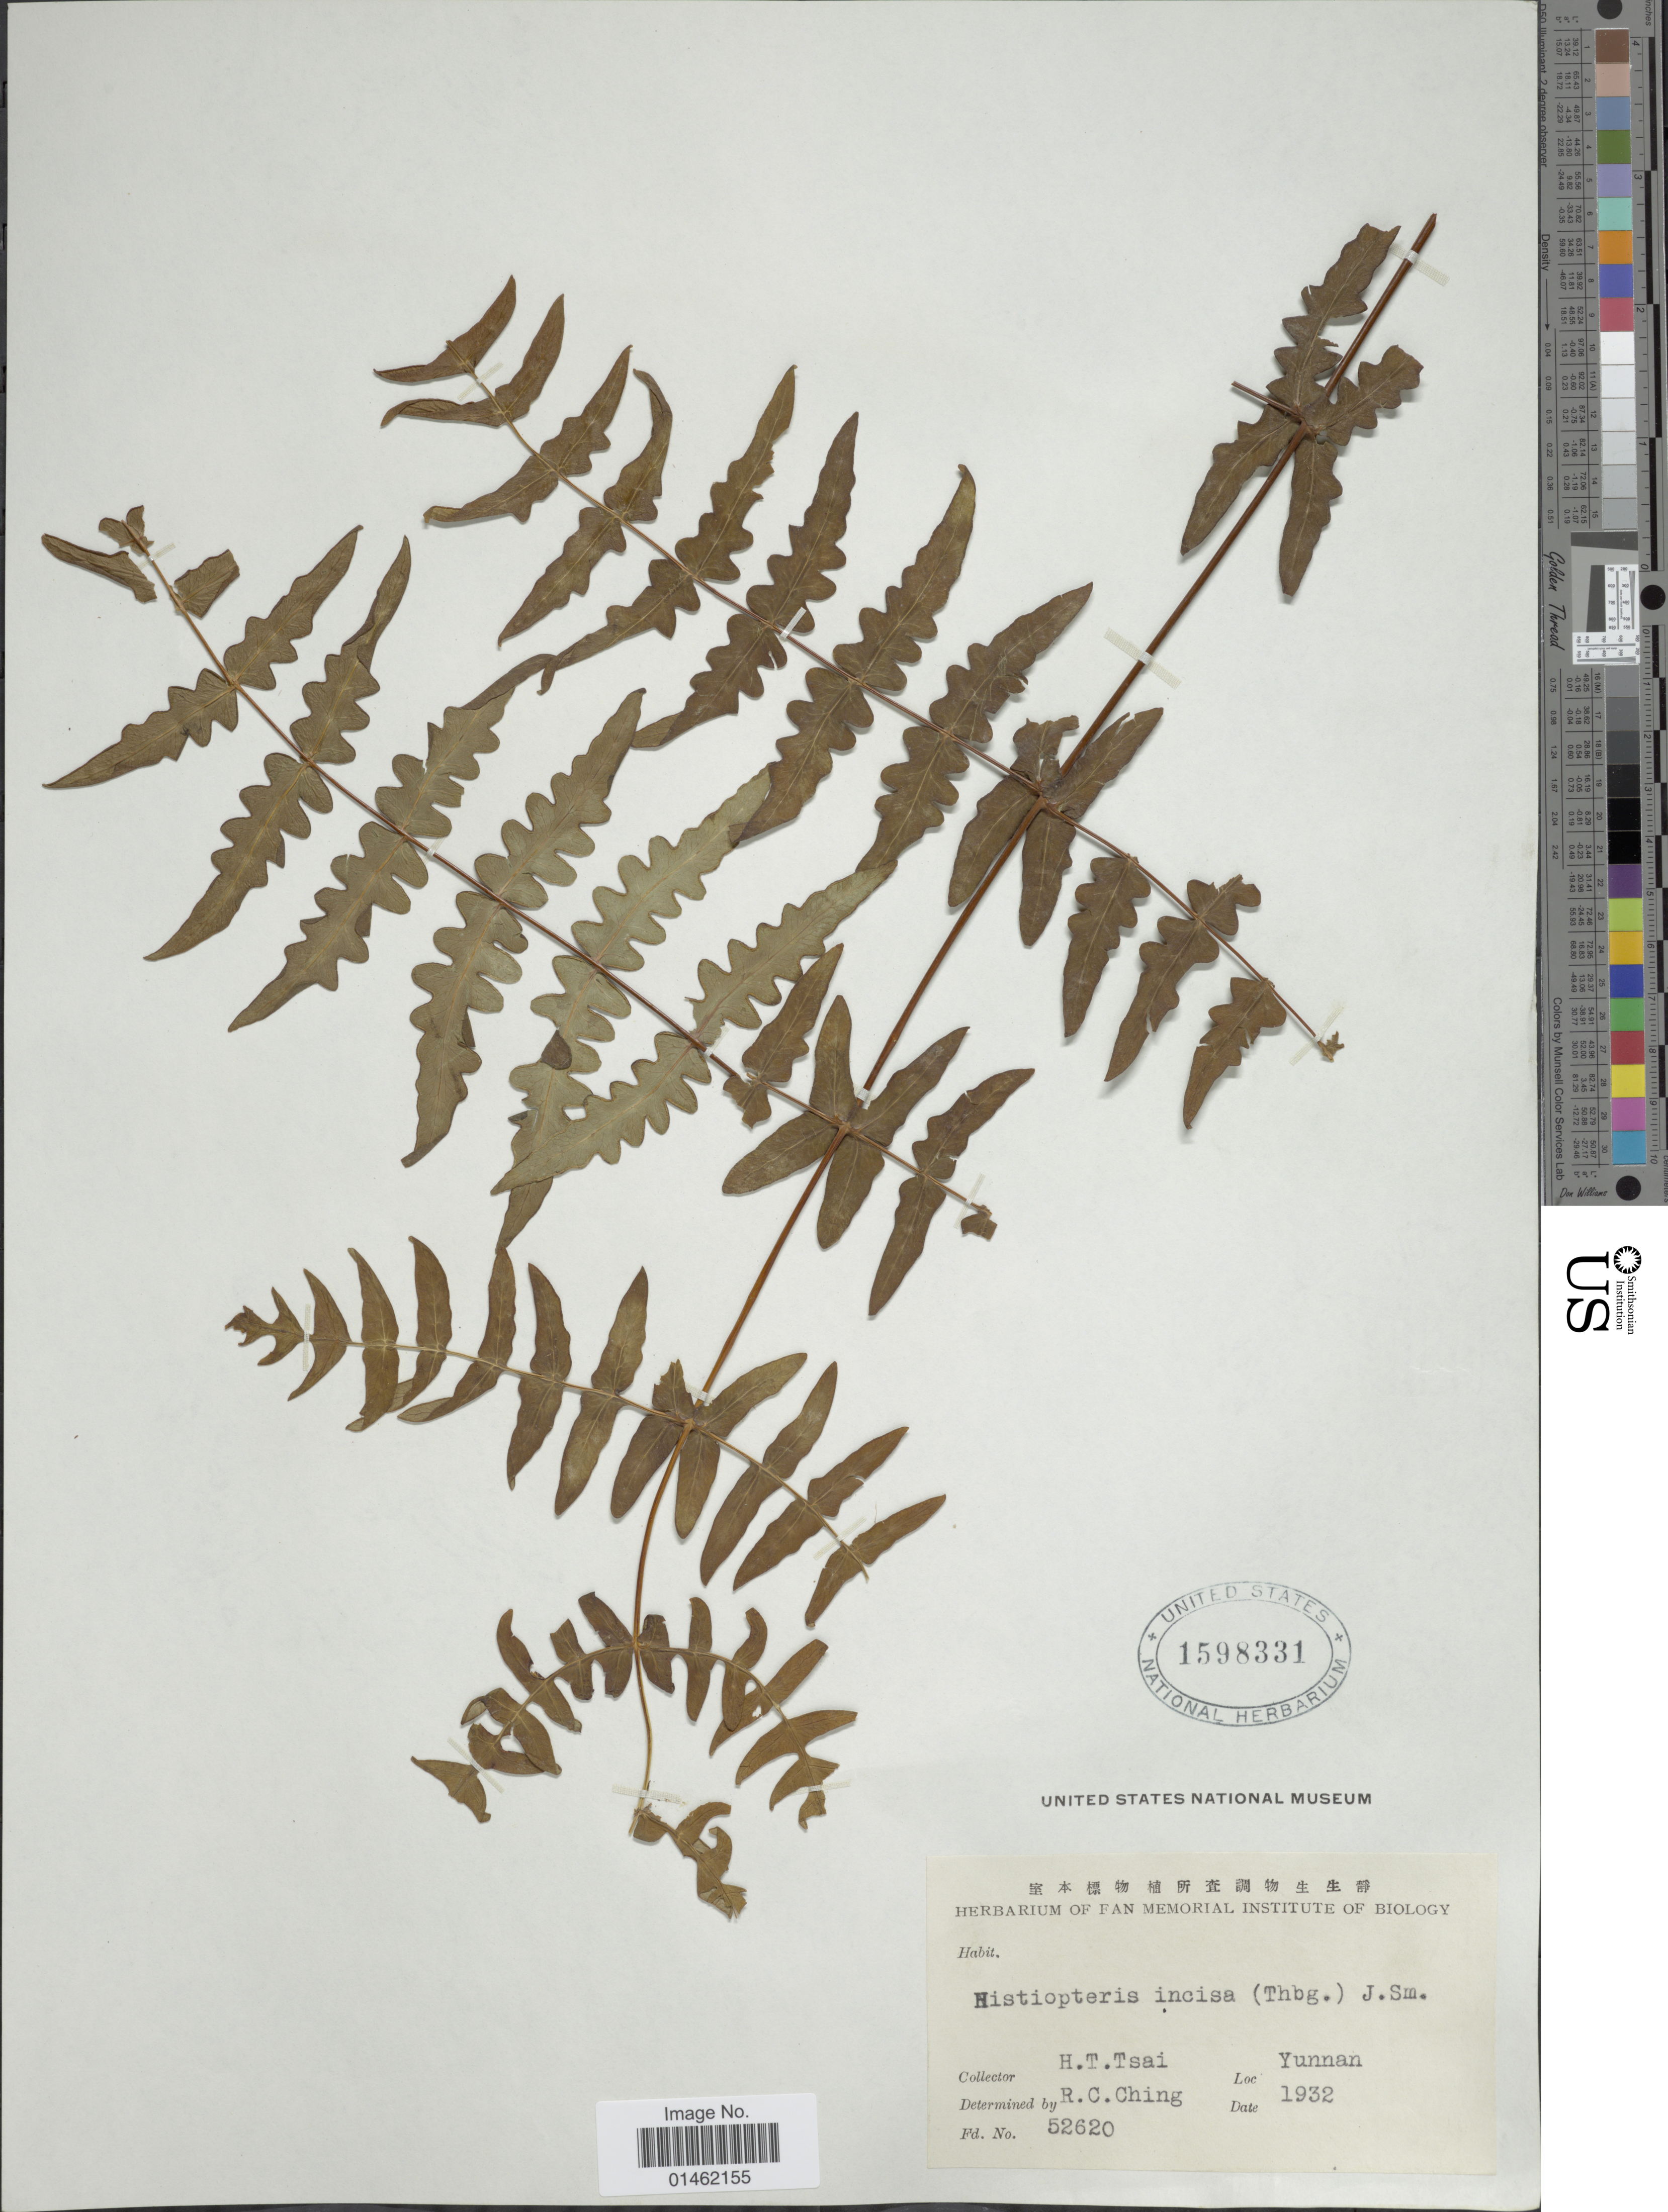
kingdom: Plantae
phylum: Tracheophyta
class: Polypodiopsida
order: Polypodiales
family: Dennstaedtiaceae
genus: Histiopteris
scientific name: Histiopteris incisa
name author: (Thunb.) J. Sm.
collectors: H. Tsai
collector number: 52620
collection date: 1932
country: China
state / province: Yunnan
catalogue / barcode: US 1598331